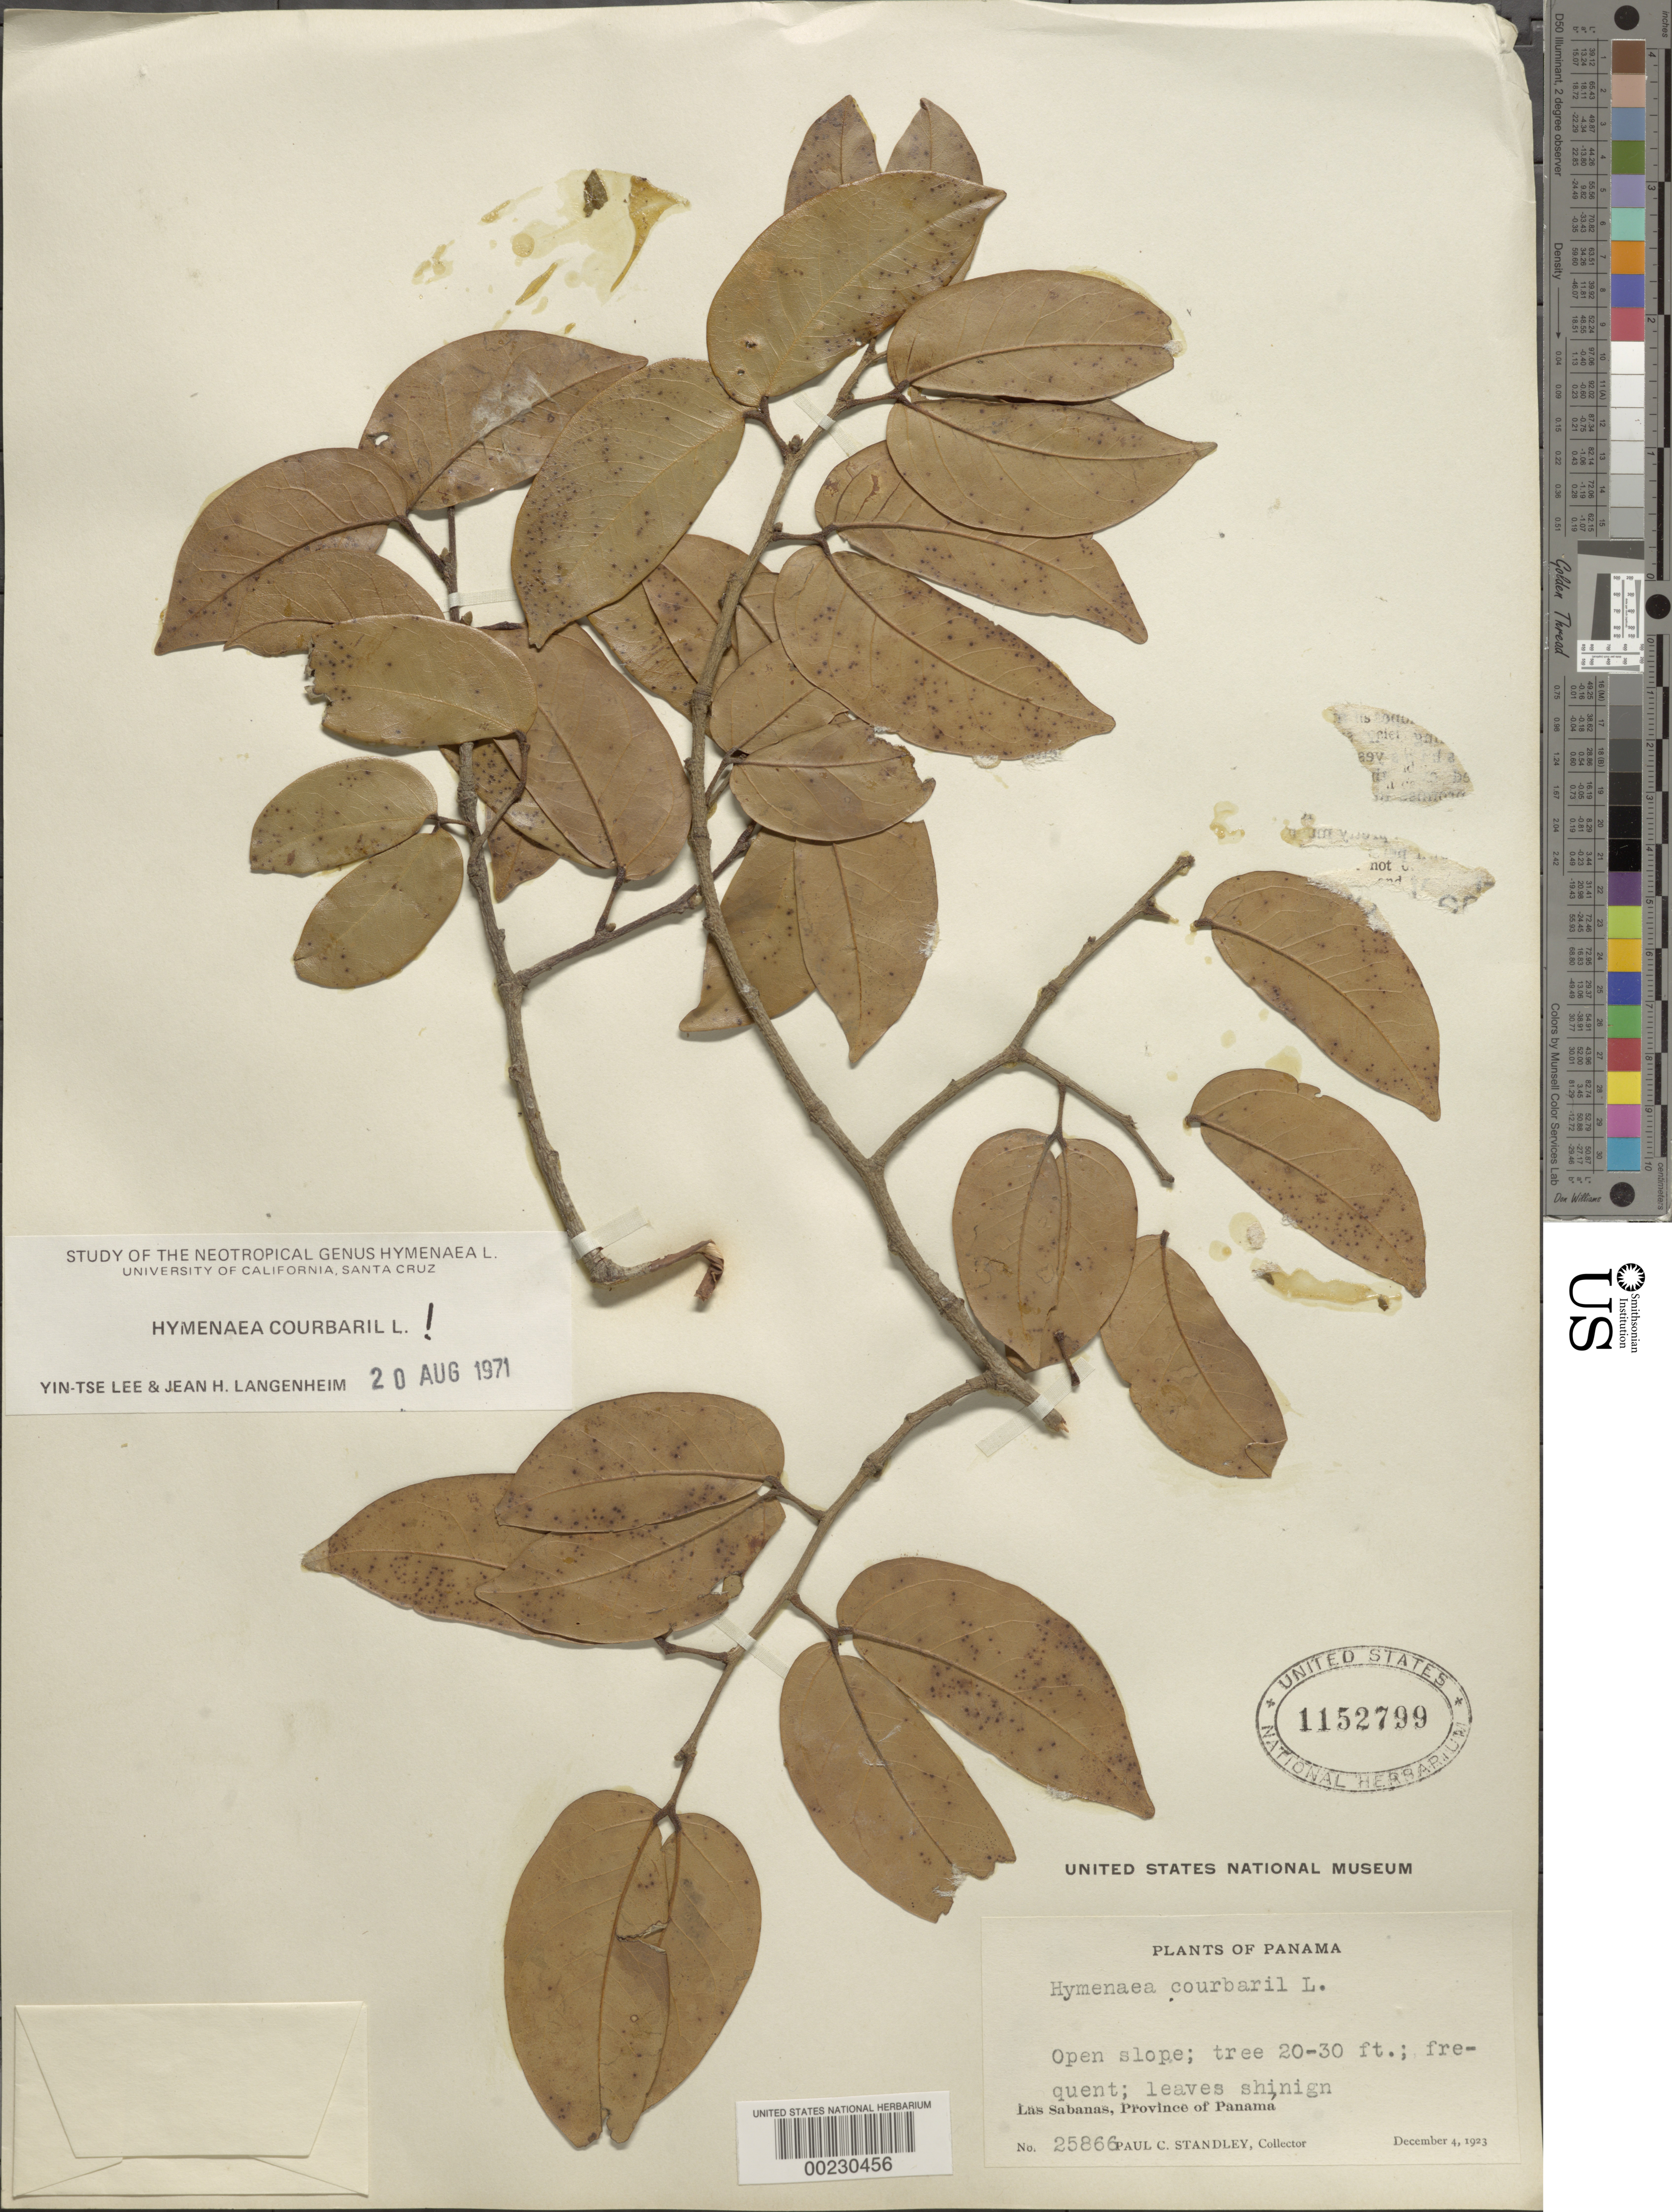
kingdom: Plantae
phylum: Tracheophyta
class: Magnoliopsida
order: Fabales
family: Fabaceae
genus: Hymenaea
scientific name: Hymenaea courbaril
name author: L.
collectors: P. C. Standley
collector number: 25866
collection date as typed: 04 Dec 1923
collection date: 1923-12-04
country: Panama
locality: Las Sabanas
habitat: Open slope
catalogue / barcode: US 1152799